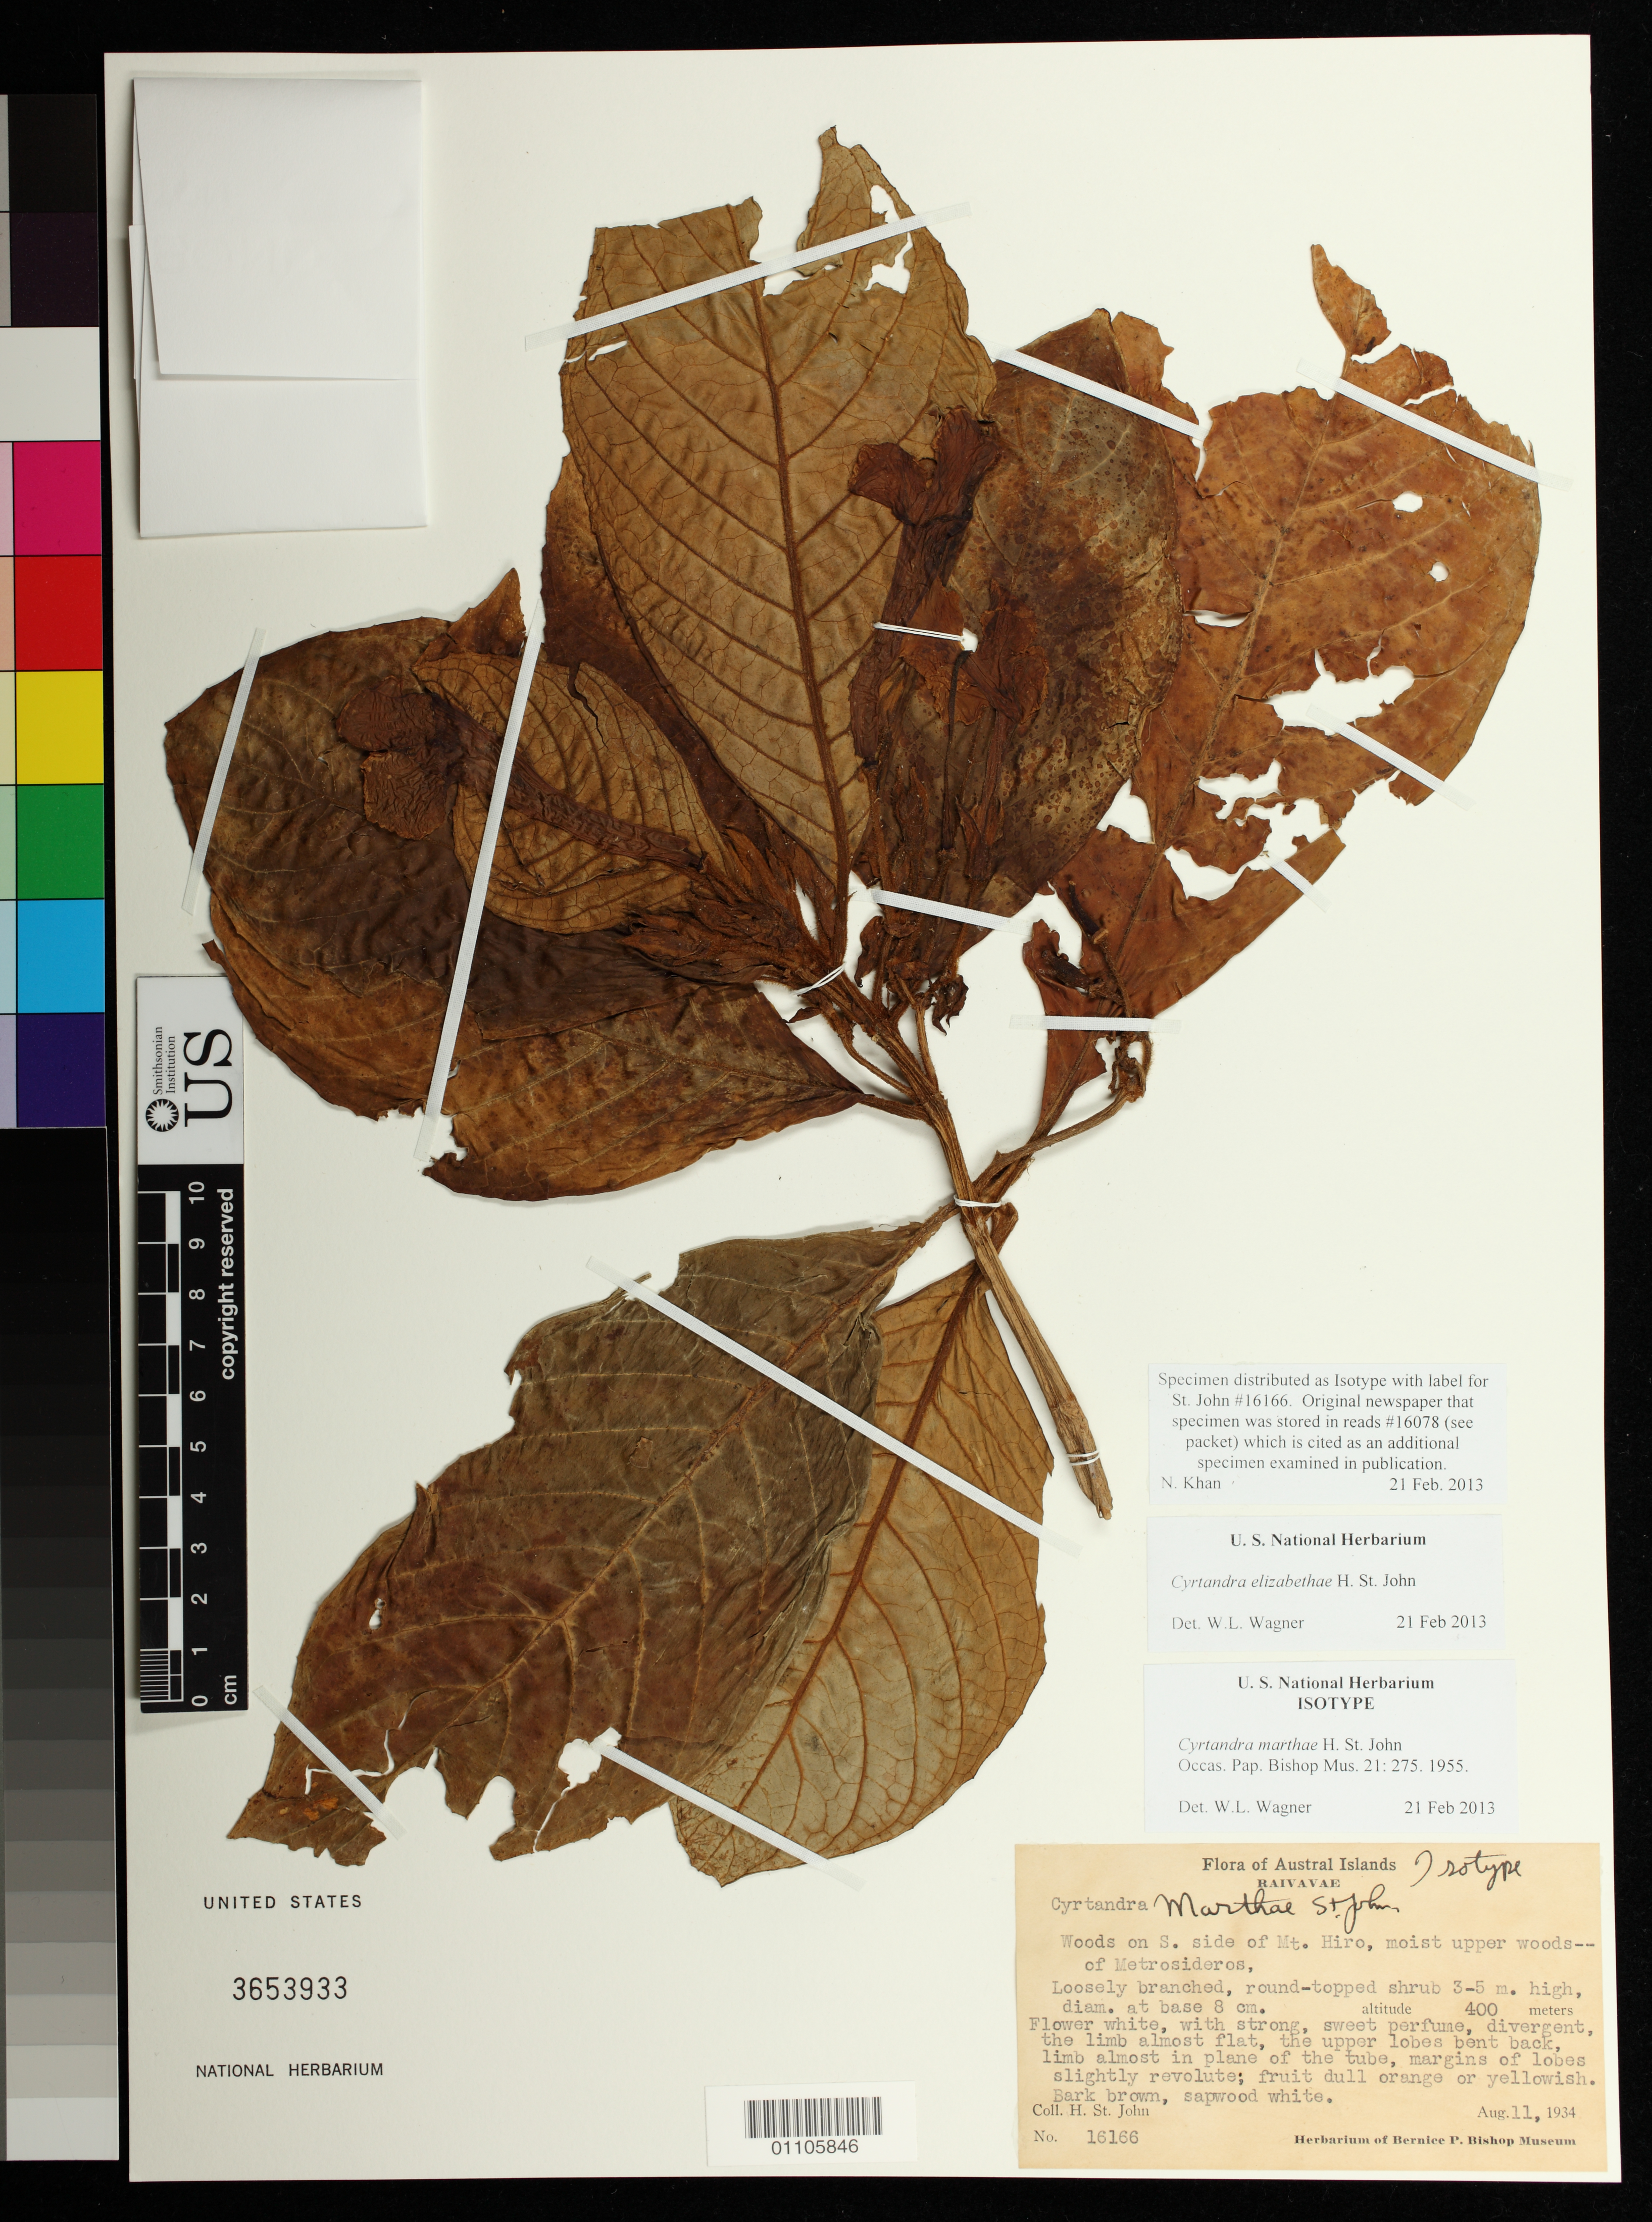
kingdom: Plantae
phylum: Tracheophyta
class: Magnoliopsida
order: Lamiales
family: Gesneriaceae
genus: Cyrtandra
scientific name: Cyrtandra marthae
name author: H. St. John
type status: Isotype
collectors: H. St. John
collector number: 16166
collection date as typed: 11 Aug 1934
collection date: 1934-08-11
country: French Polynesia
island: Raivavae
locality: Austral Islands, Raivavae. Woods on S. side of Mt. Hiro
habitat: Moist upper woods of Metrosideros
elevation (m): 400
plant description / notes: Specimen distributed as Isotype with label for St. John # 16166. Original newspaper that specimen was stored in reads #16078 (see packet) which is cited as an additional specimen examined in publication.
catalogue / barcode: US 3653933